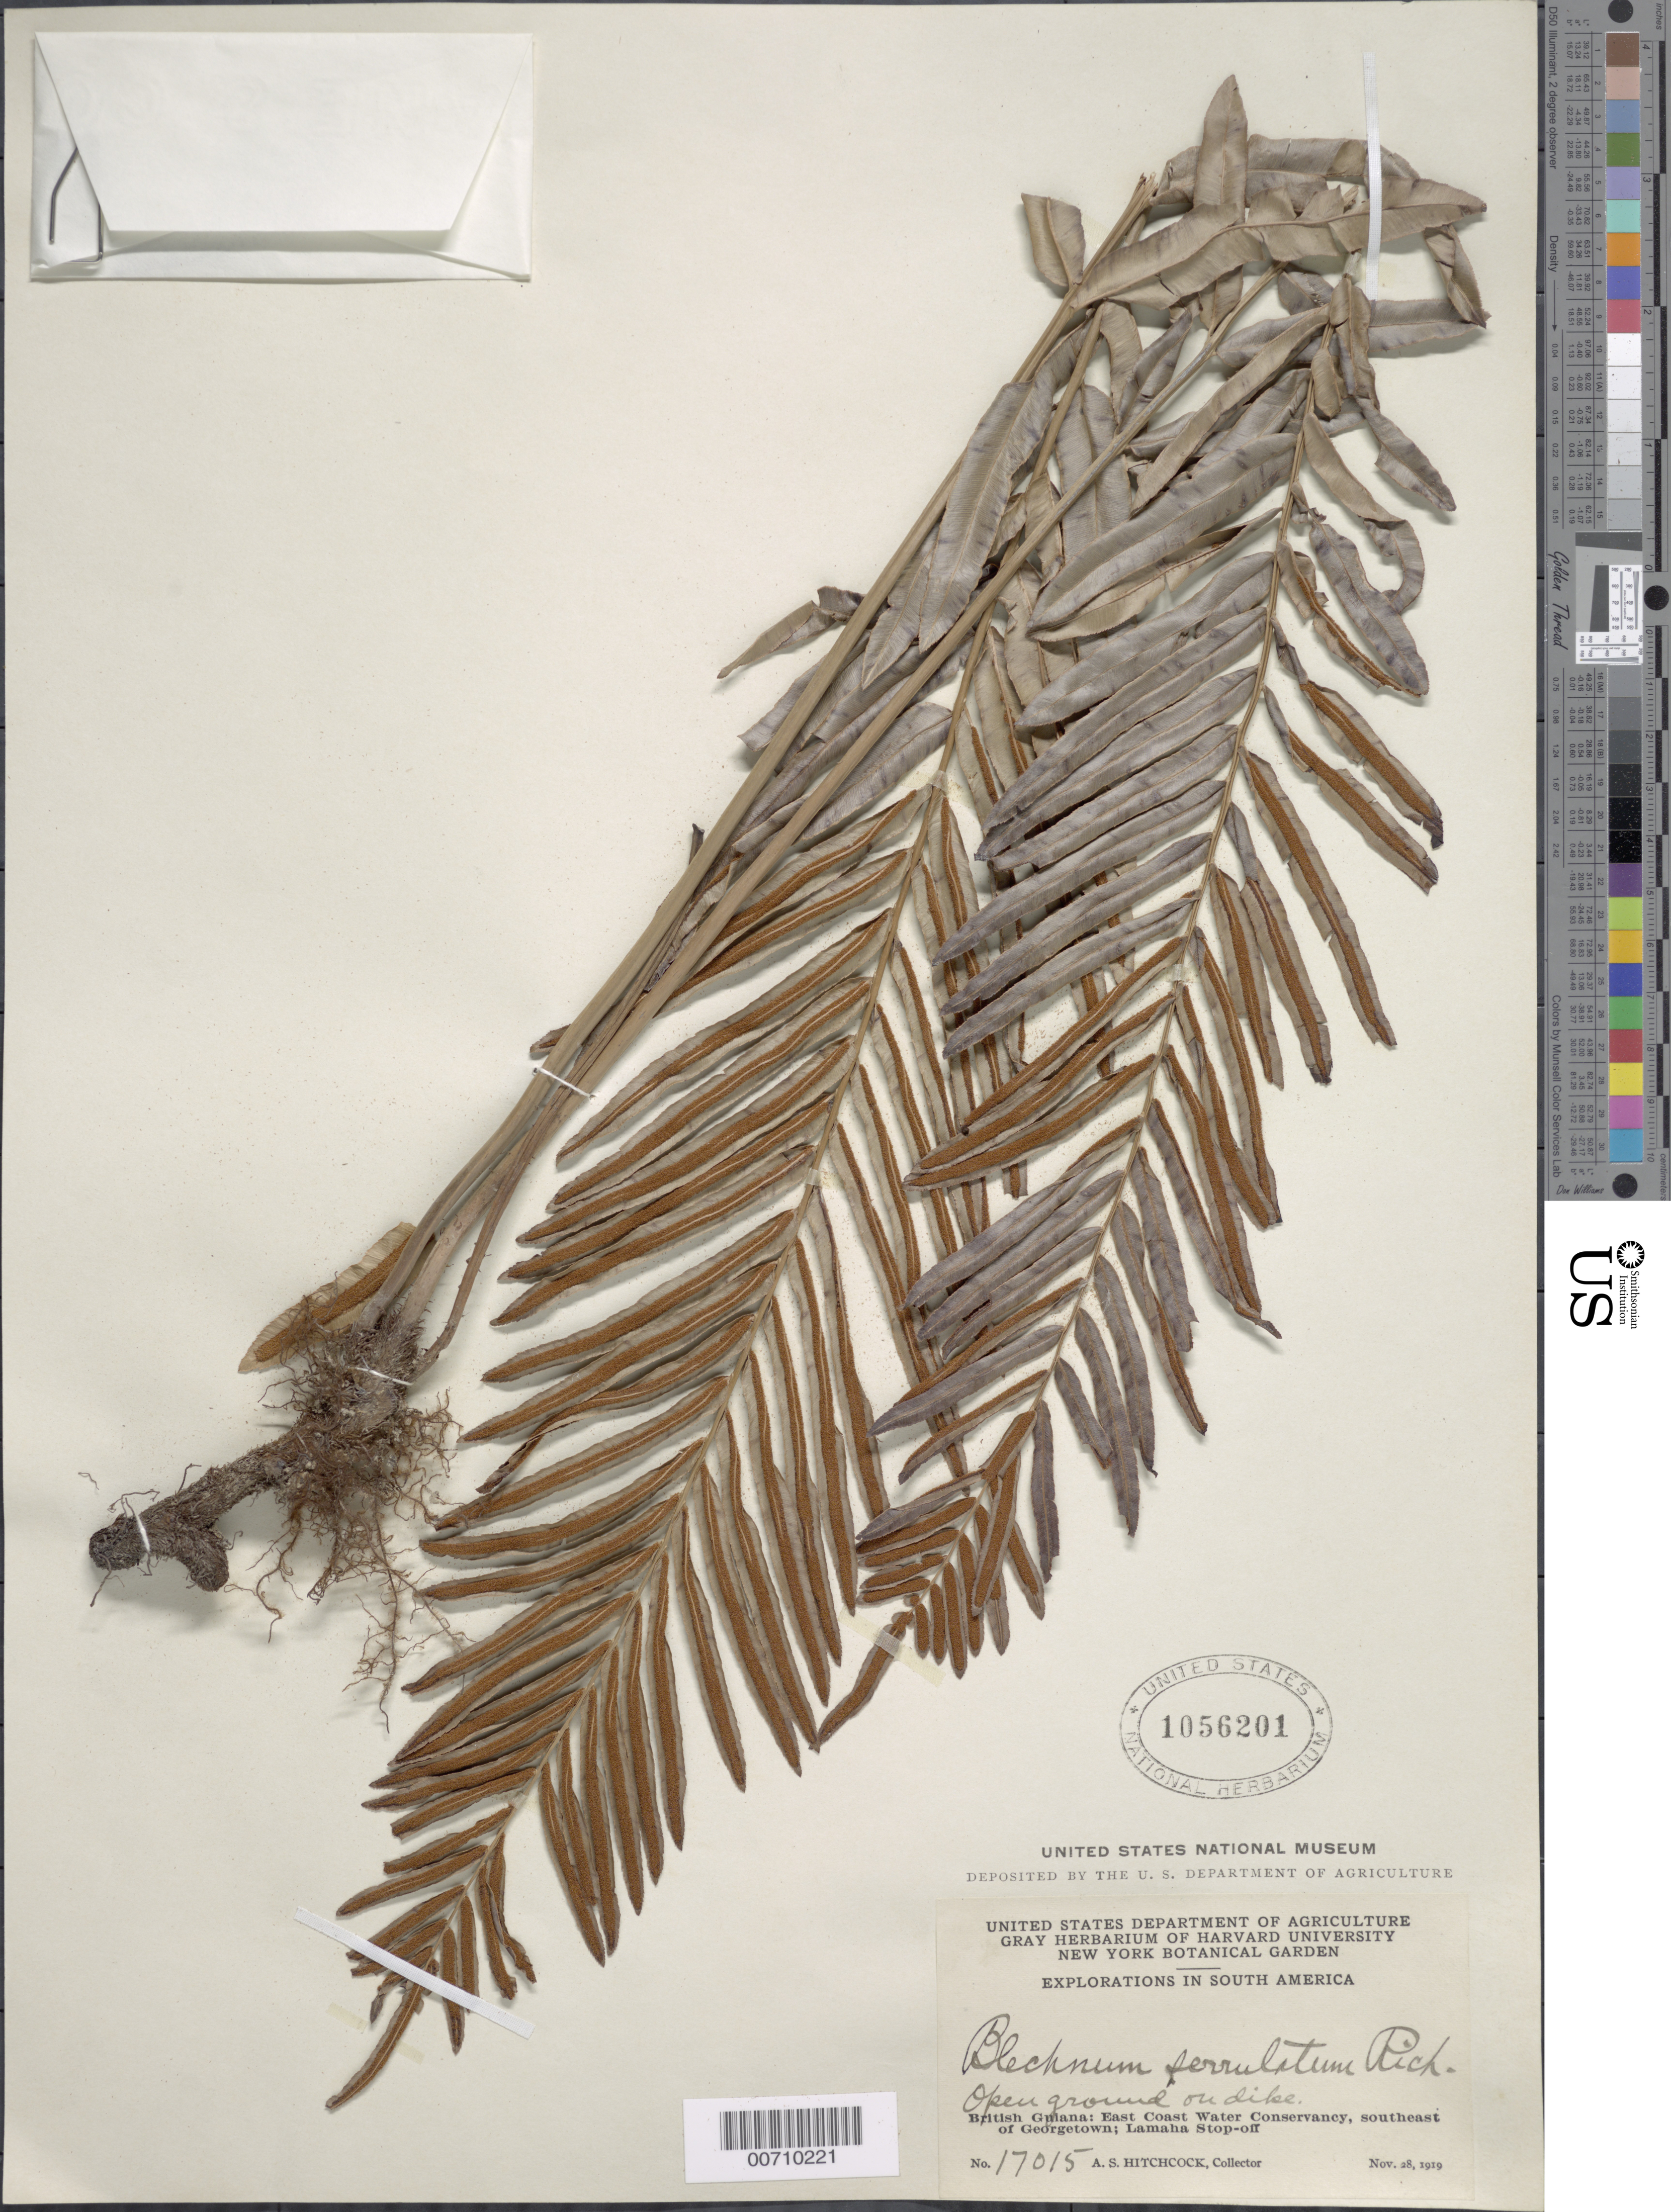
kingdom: Plantae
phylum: Tracheophyta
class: Polypodiopsida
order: Polypodiales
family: Blechnaceae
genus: Telmatoblechnum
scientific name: Telmatoblechnum serrulatum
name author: (Rich.) Perrie et al.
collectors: A. S. Hitchcock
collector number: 17015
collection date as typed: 28-Nov-19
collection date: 1919-11-28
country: Guyana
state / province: Demerara-Mahaica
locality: Georgetown, SE of, East Coast Water Conservancy, Lamaha Stop-Off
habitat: Open ground on dike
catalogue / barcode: US 1056201